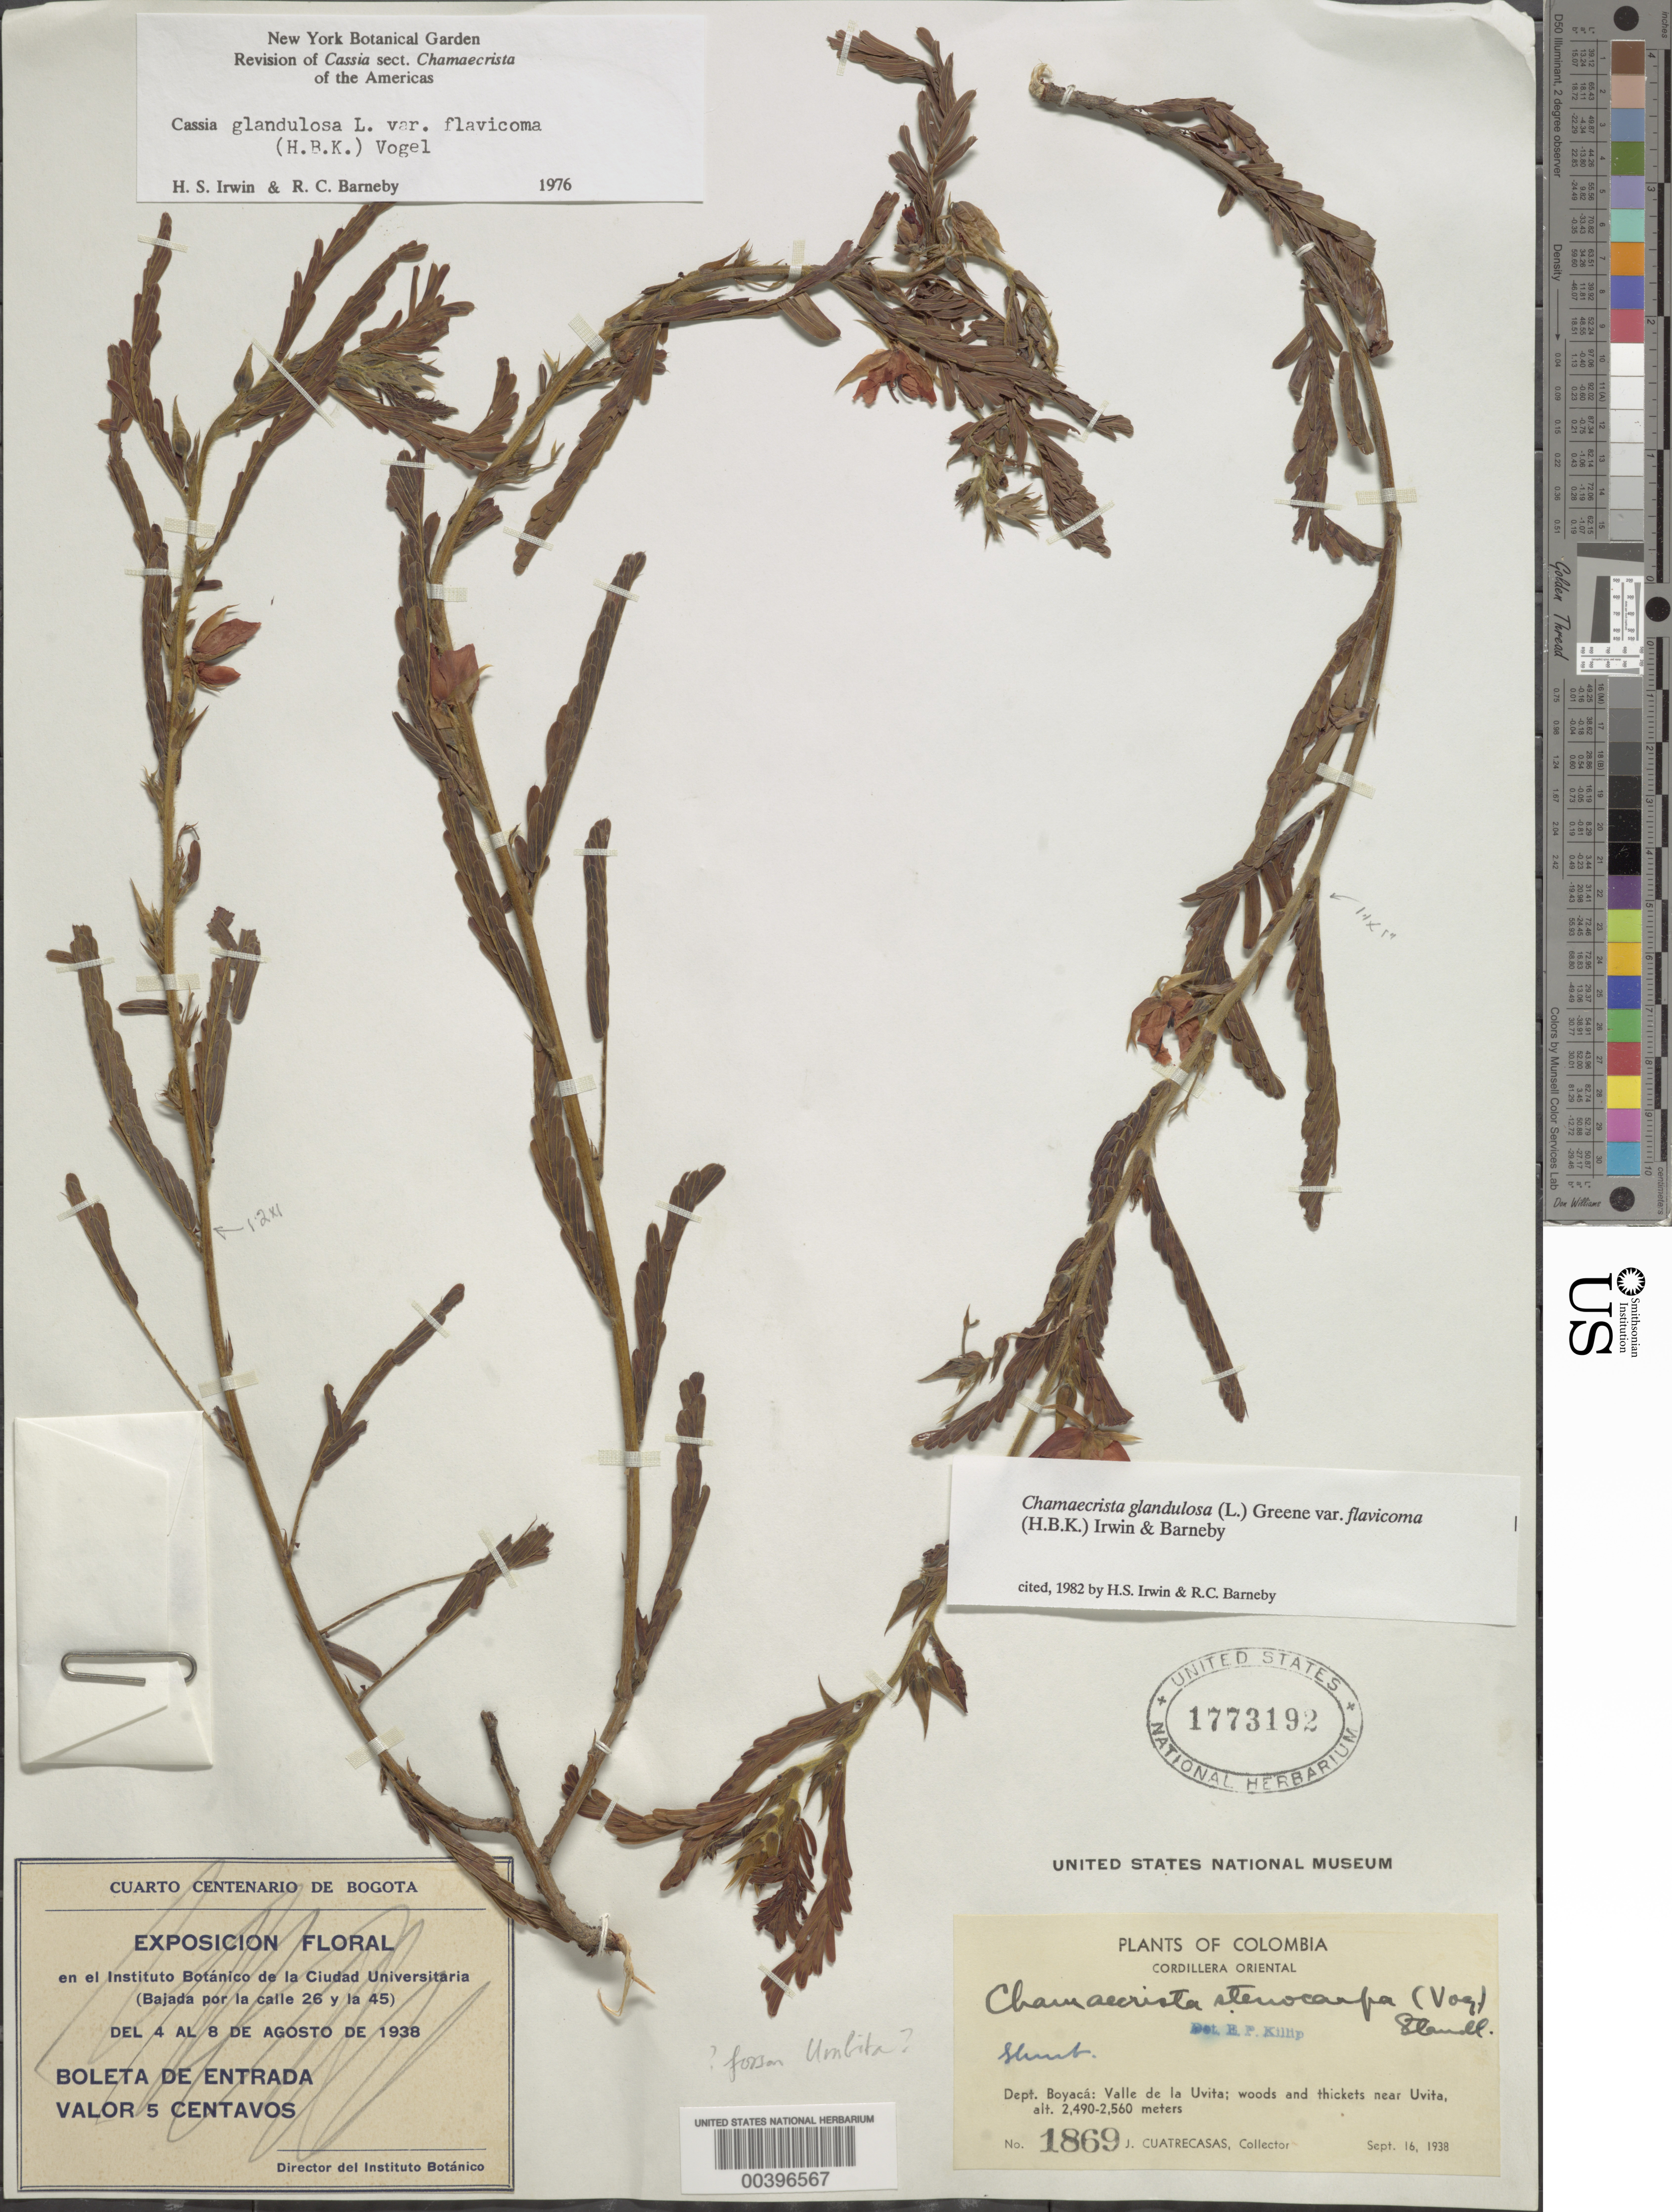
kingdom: Plantae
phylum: Tracheophyta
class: Magnoliopsida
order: Fabales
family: Fabaceae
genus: Chamaecrista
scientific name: Chamaecrista glandulosa var. flavicoma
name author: (Kunth) H.S. Irwin & Barneby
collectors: J. Cuatrecasas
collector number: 1869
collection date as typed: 16 Sep 1938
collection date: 1938-09-16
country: Colombia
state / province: Boyacá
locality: Dept. Boyacá: Valle de la Uvita; near Uvita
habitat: Woods and thickets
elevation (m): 2490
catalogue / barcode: US 1773192